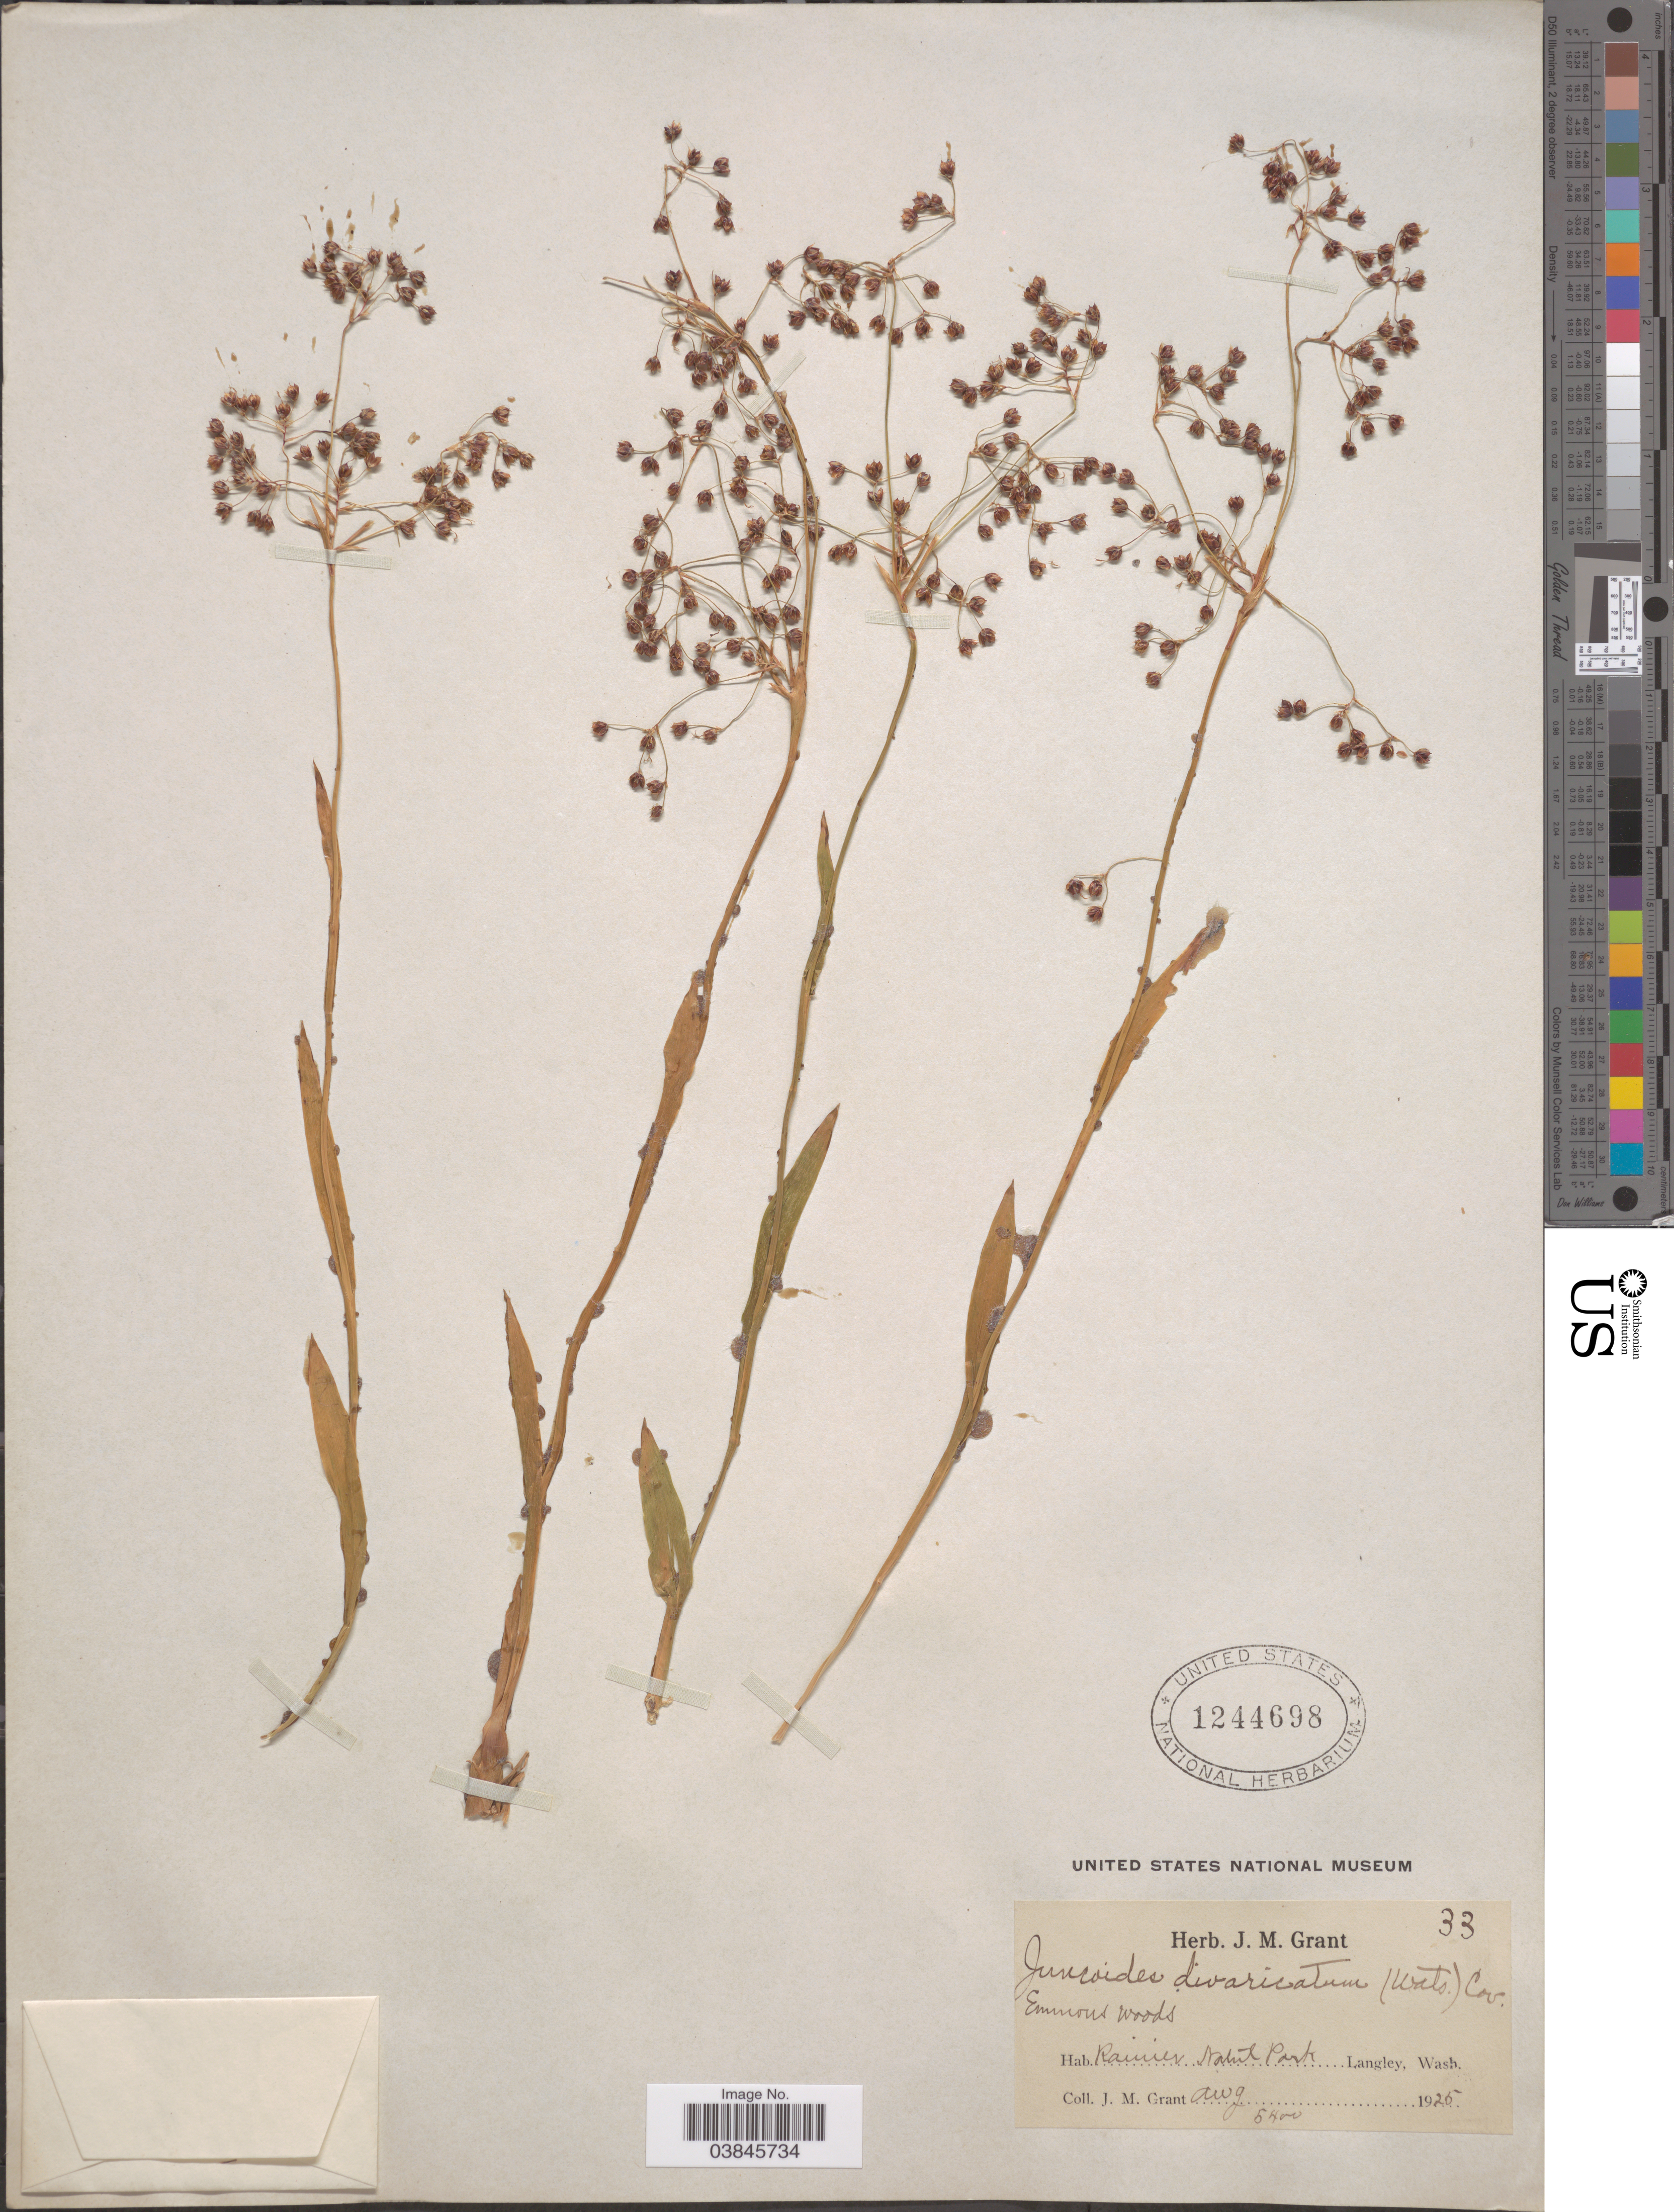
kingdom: Plantae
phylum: Tracheophyta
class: Liliopsida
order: Poales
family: Juncaceae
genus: Luzula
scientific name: Luzula divaricata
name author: S. Watson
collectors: J. M. Grant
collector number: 33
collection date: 1925-08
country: United States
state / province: Washington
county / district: Island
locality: Rainier Natul Park. Langley.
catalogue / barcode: US 1244698